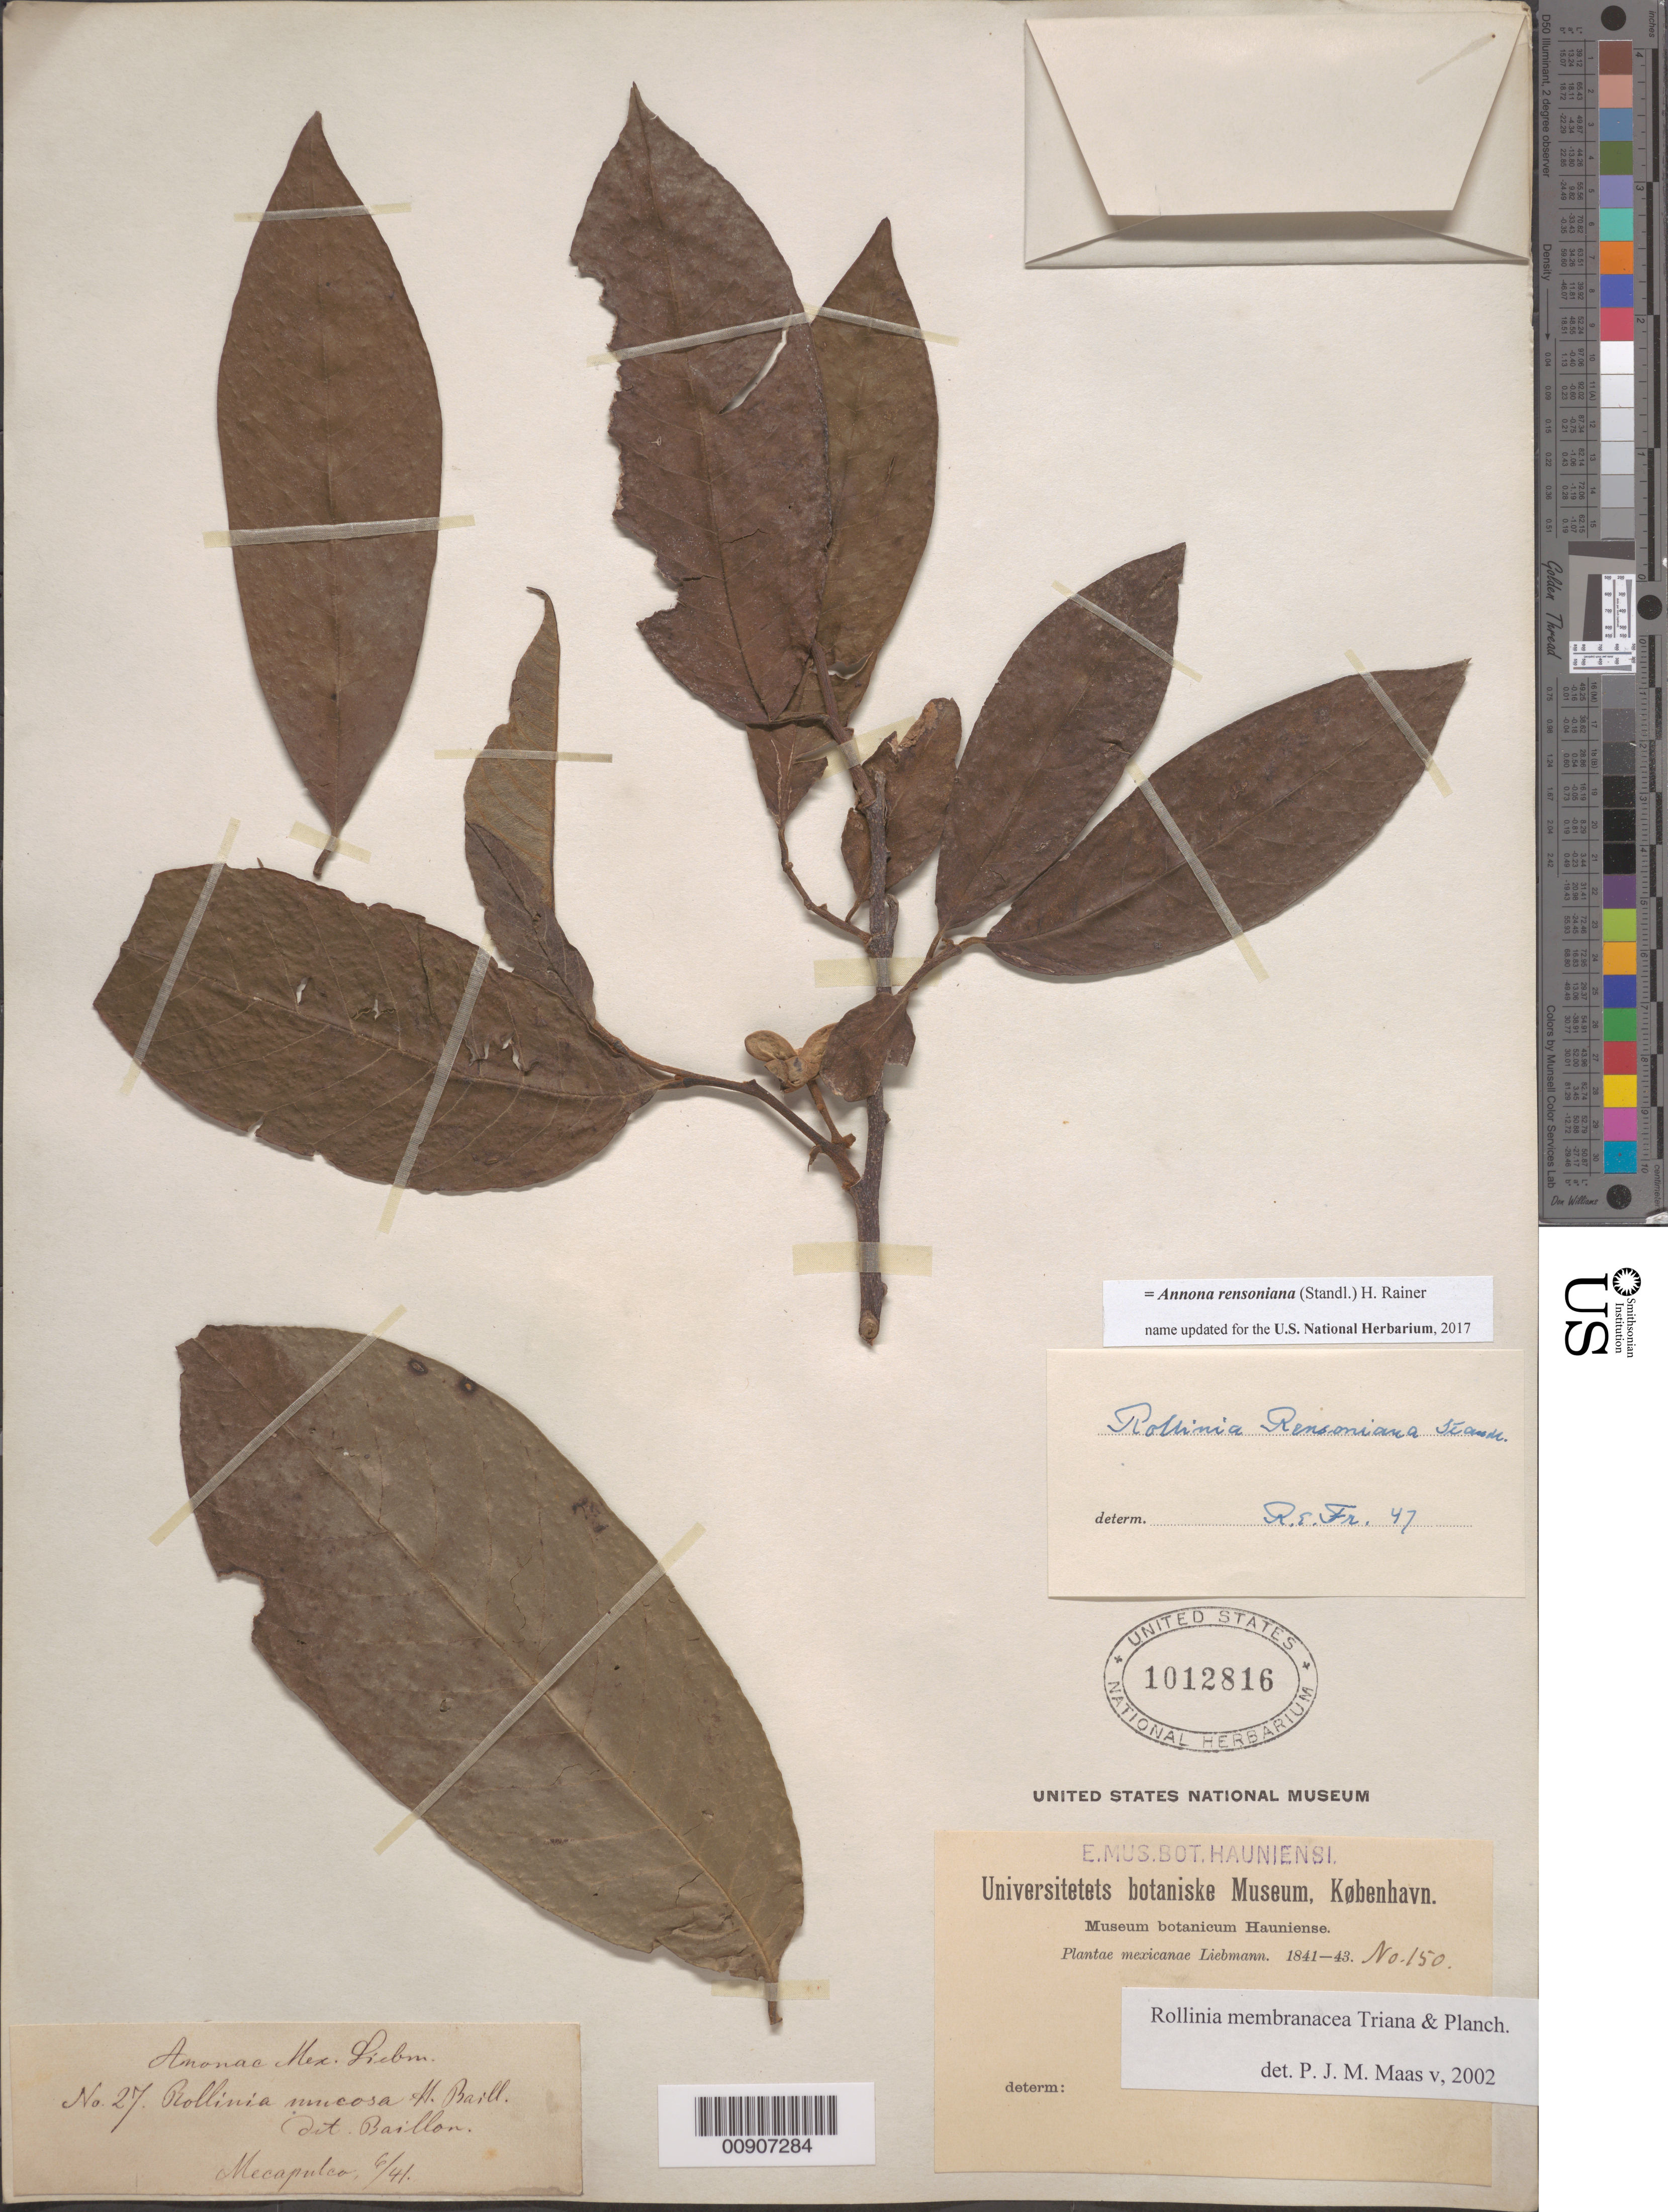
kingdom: Plantae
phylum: Tracheophyta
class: Magnoliopsida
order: Magnoliales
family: Annonaceae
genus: Annona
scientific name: Annona rensoniana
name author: (Standl.) H. Rainer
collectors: F. M. Liebmann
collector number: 27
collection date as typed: Jun 1841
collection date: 1841-06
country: Mexico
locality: Mecapulco.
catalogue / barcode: US 1012816